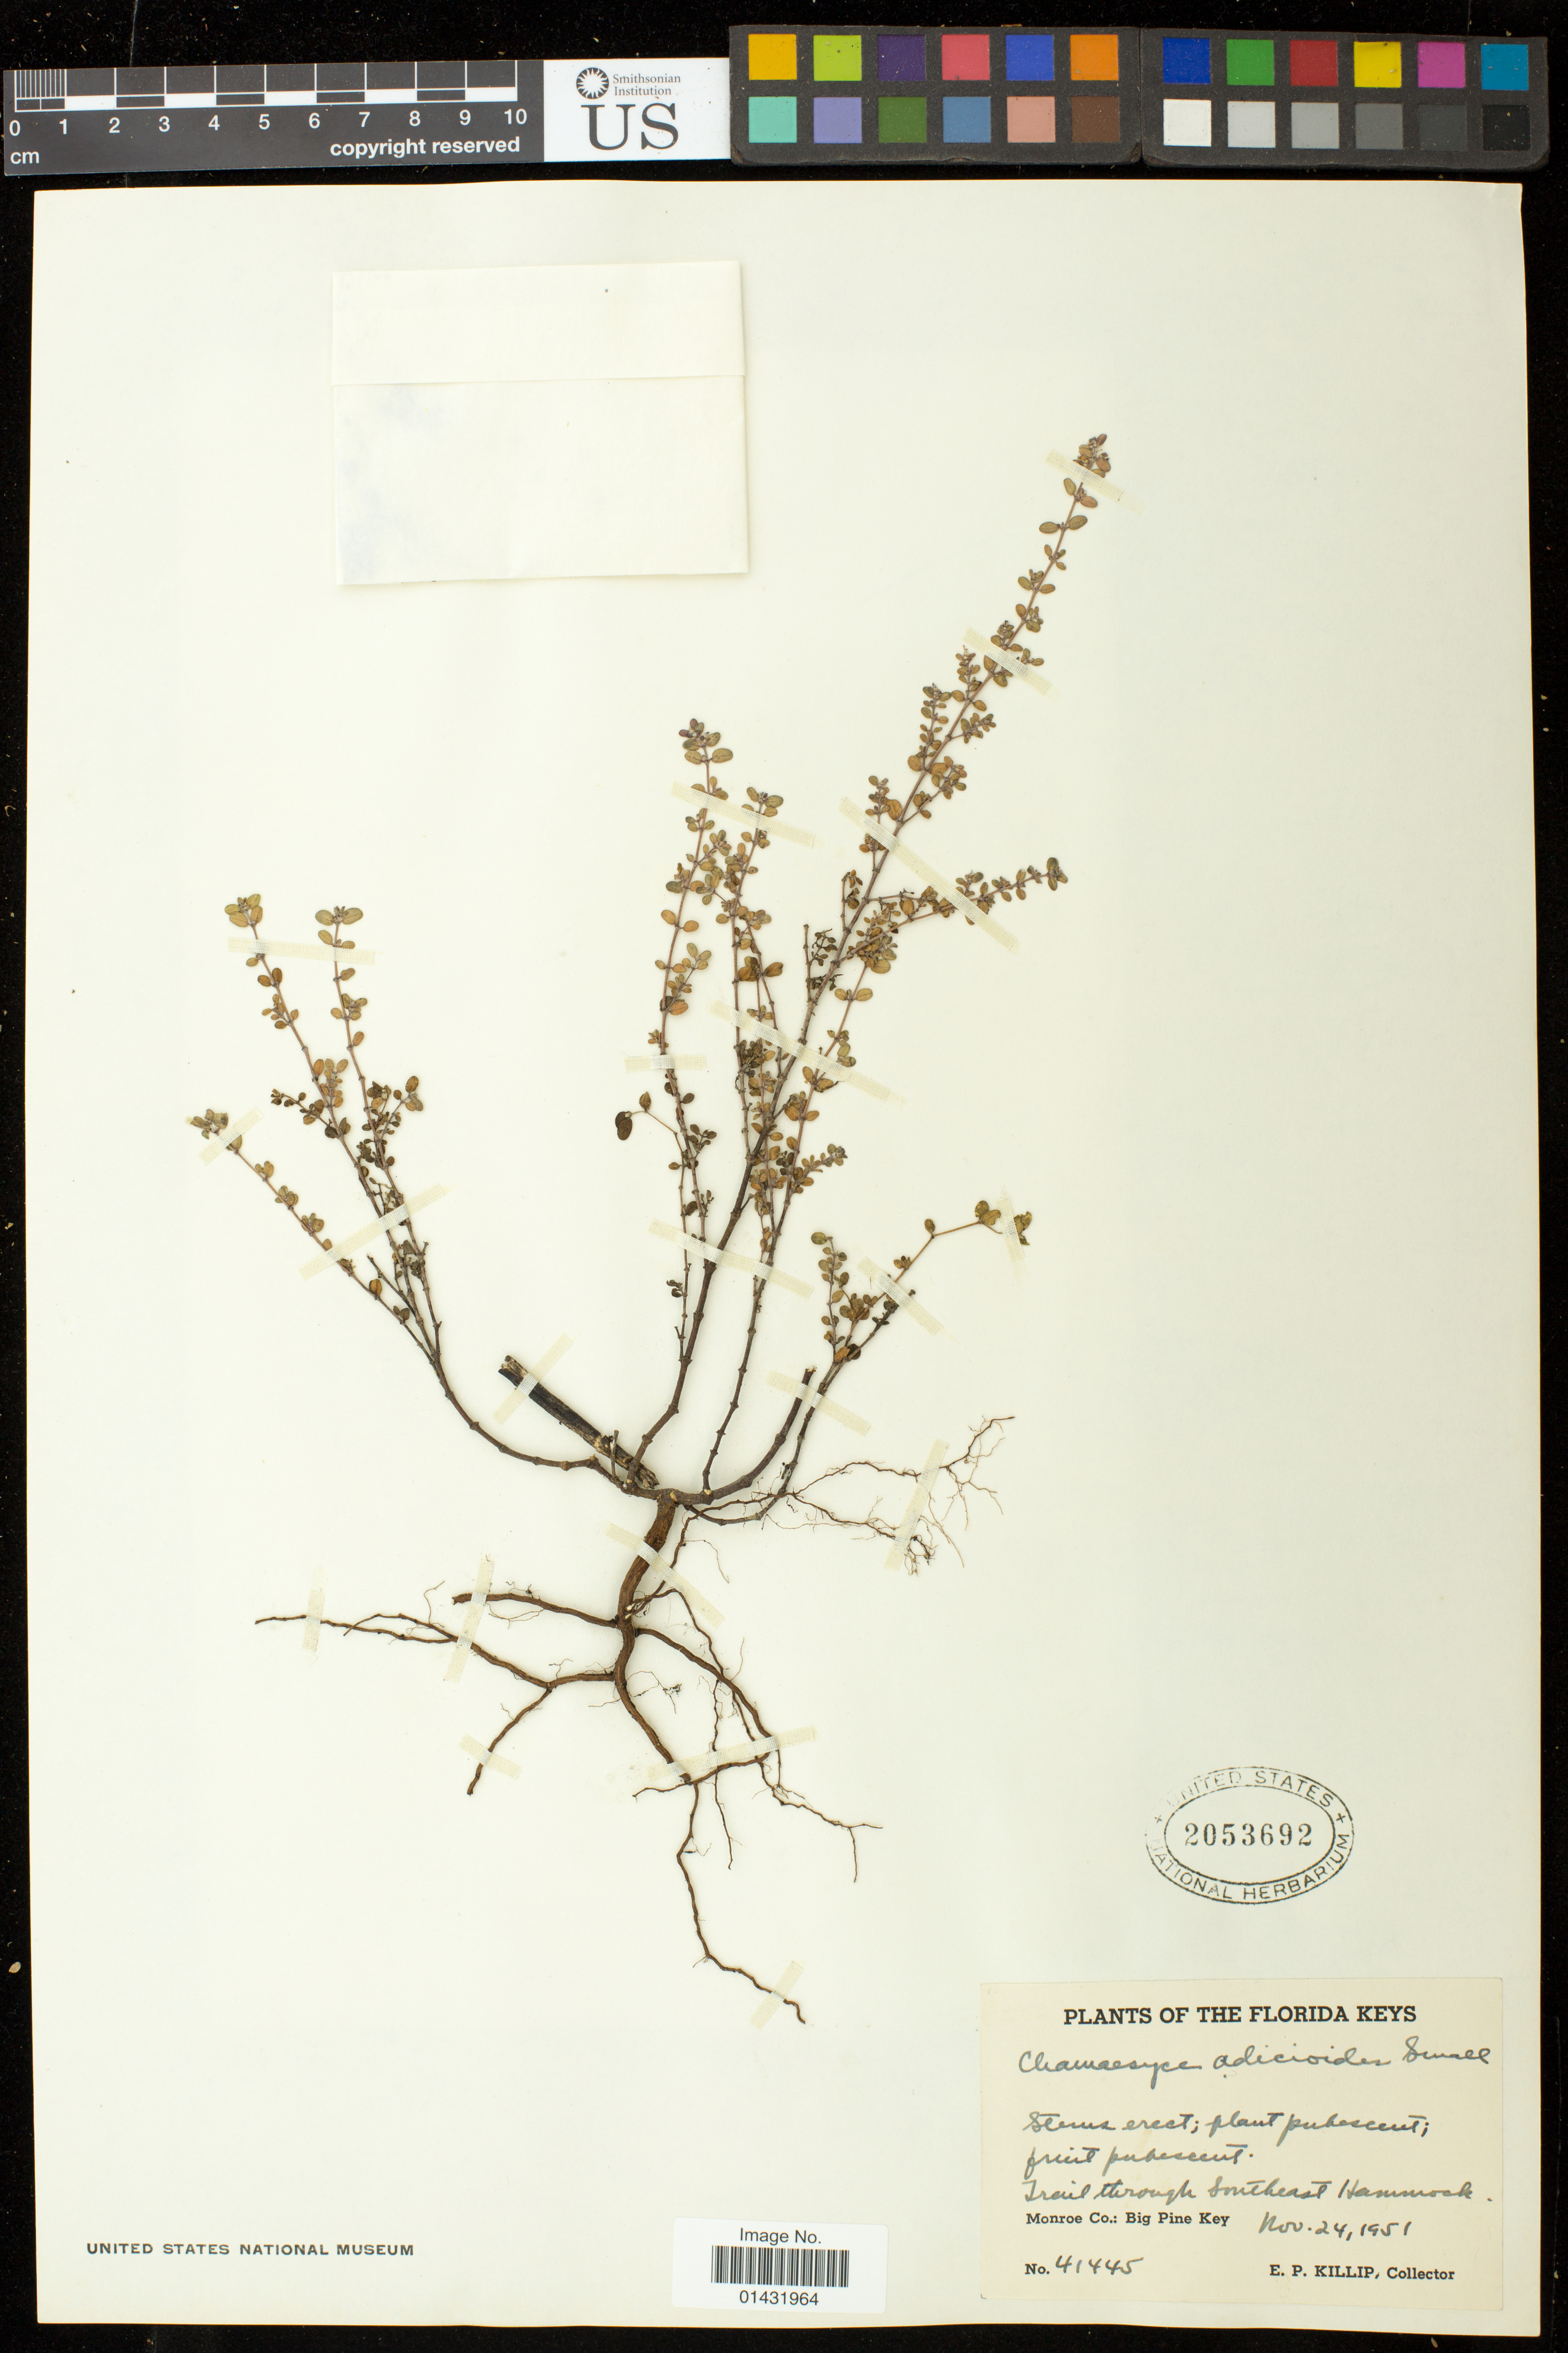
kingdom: Plantae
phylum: Tracheophyta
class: Magnoliopsida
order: Malpighiales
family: Euphorbiaceae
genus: Euphorbia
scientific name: Euphorbia garberi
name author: Engelm. ex Chapm.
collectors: E. P. Killip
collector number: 41445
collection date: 1951-11-24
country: United States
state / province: Florida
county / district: Monroe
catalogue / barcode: US 2053692